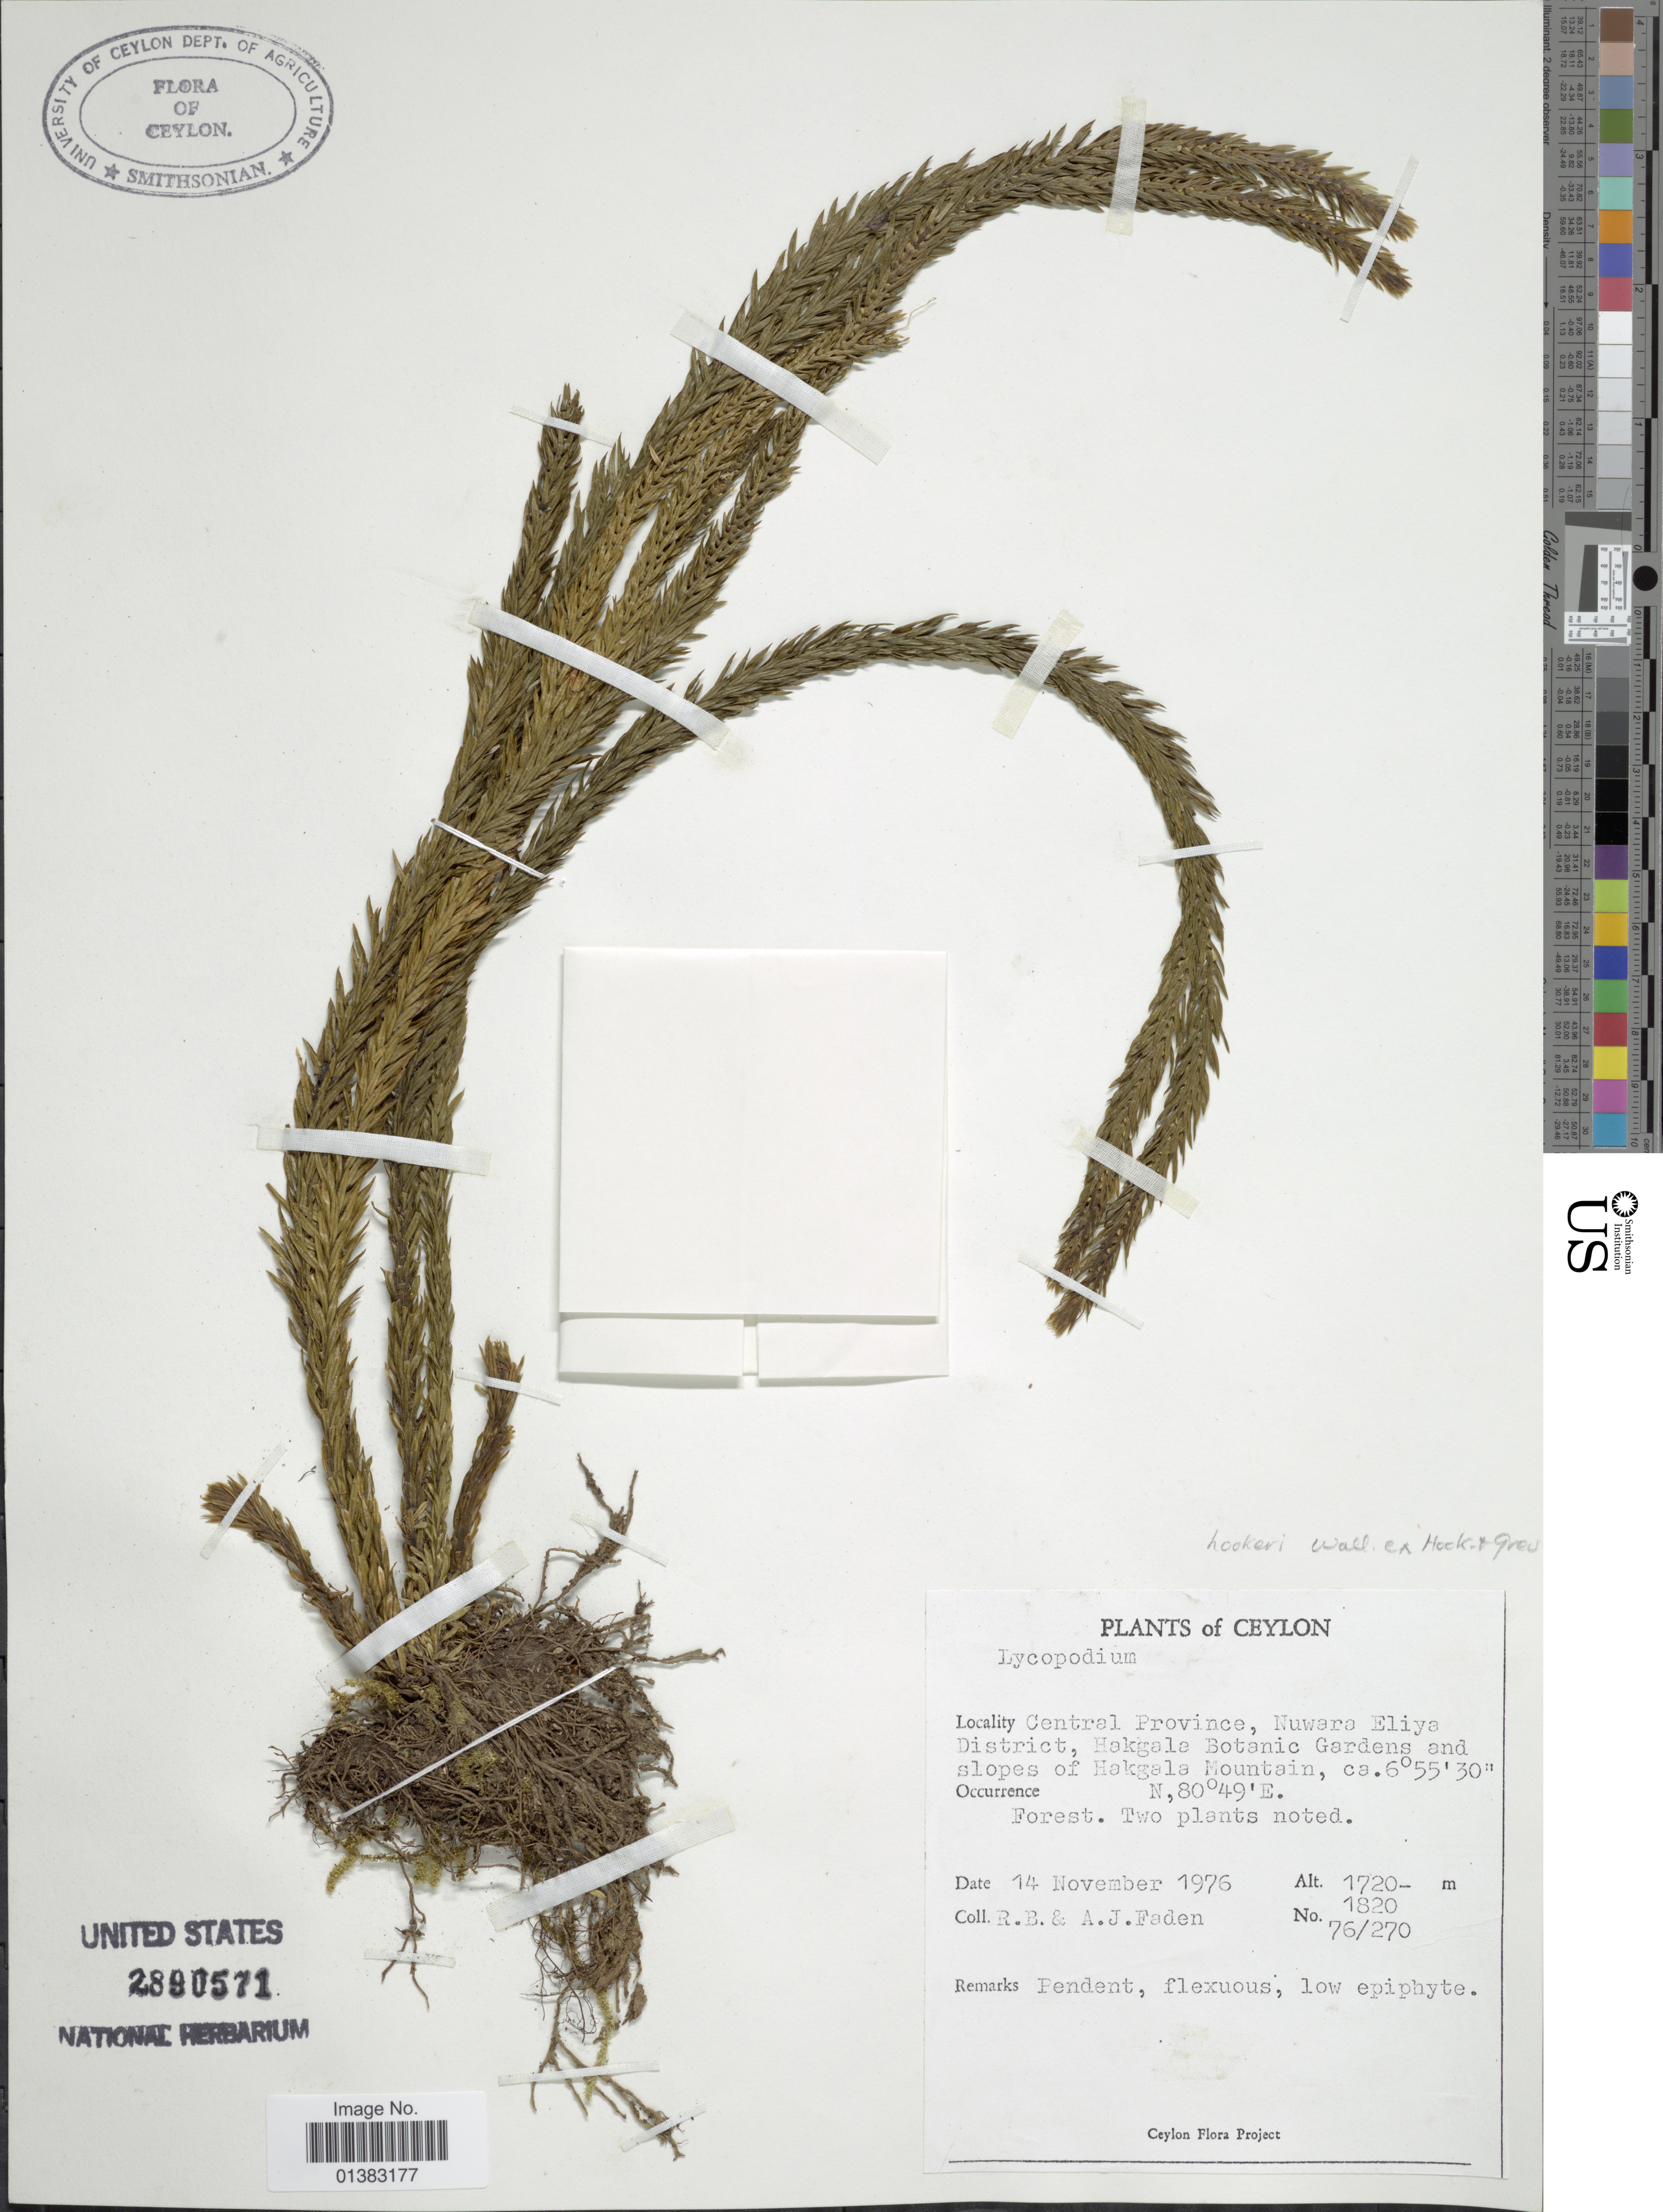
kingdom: Plantae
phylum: Tracheophyta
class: Lycopodiopsida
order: Lycopodiales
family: Lycopodiaceae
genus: Phlegmariurus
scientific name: Phlegmariurus pulcherrimus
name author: (Hook. & Grev.) Á. Löve & D. Löve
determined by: Field, A. R.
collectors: R. B. Faden & A. J. Faden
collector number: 76/270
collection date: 1976-11-14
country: Sri Lanka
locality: Ceylon. Central Province, Nuwara Eliya District, Hakgala Botanic Gardens and slopes of Hakgala Mountain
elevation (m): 1720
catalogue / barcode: US 2890571